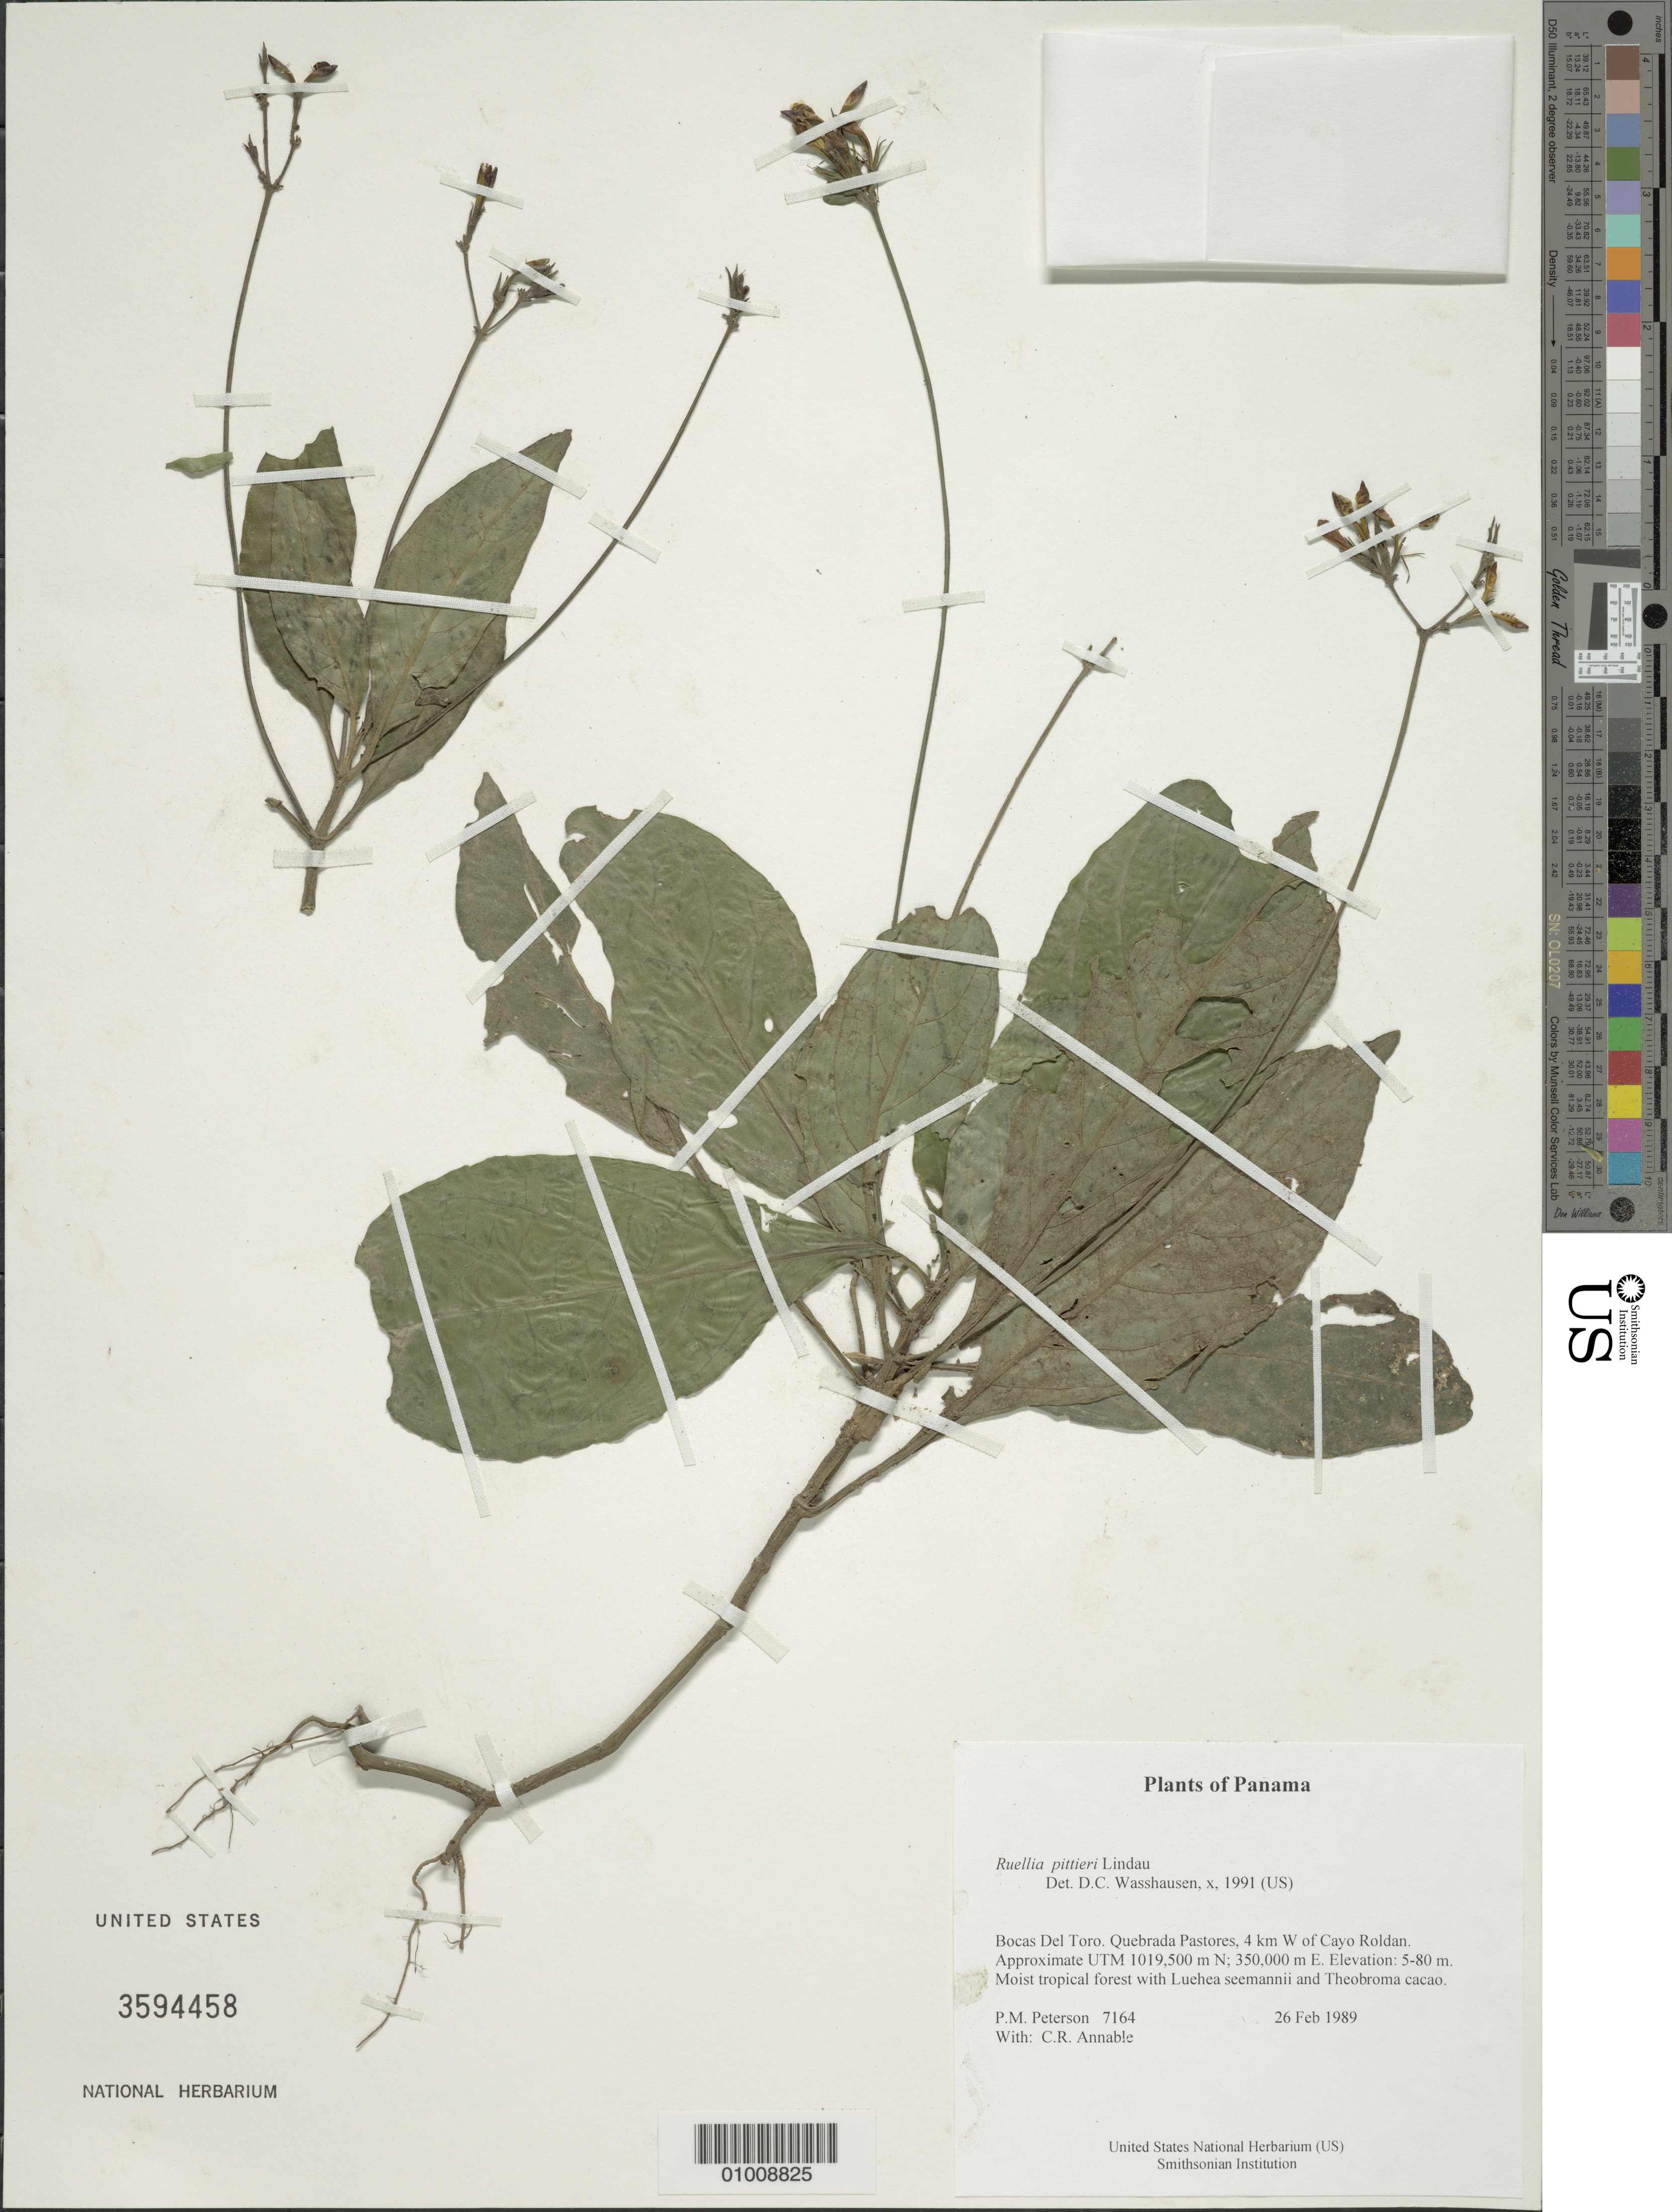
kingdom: Plantae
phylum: Tracheophyta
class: Magnoliopsida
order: Lamiales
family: Acanthaceae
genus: Ruellia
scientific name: Ruellia pittieri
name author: Lindau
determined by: Wasshausen, Dieter C., (BOT), Smithsonian Institution - National Museum of Natural History (UNITED STATES)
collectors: P. M. Peterson & C. R. Annable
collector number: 07164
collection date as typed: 26 Feb 1989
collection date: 1989-02-26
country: Panama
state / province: Bocas del Toro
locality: Quebrada Pastores, 4 km W of Cayo Roldan. Approximate UTM 1019,500 m N; 350,000 m E.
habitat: Moist tropical forest with Luehea seemannii and Theobroma cacao.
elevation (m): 5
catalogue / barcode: US 3594458